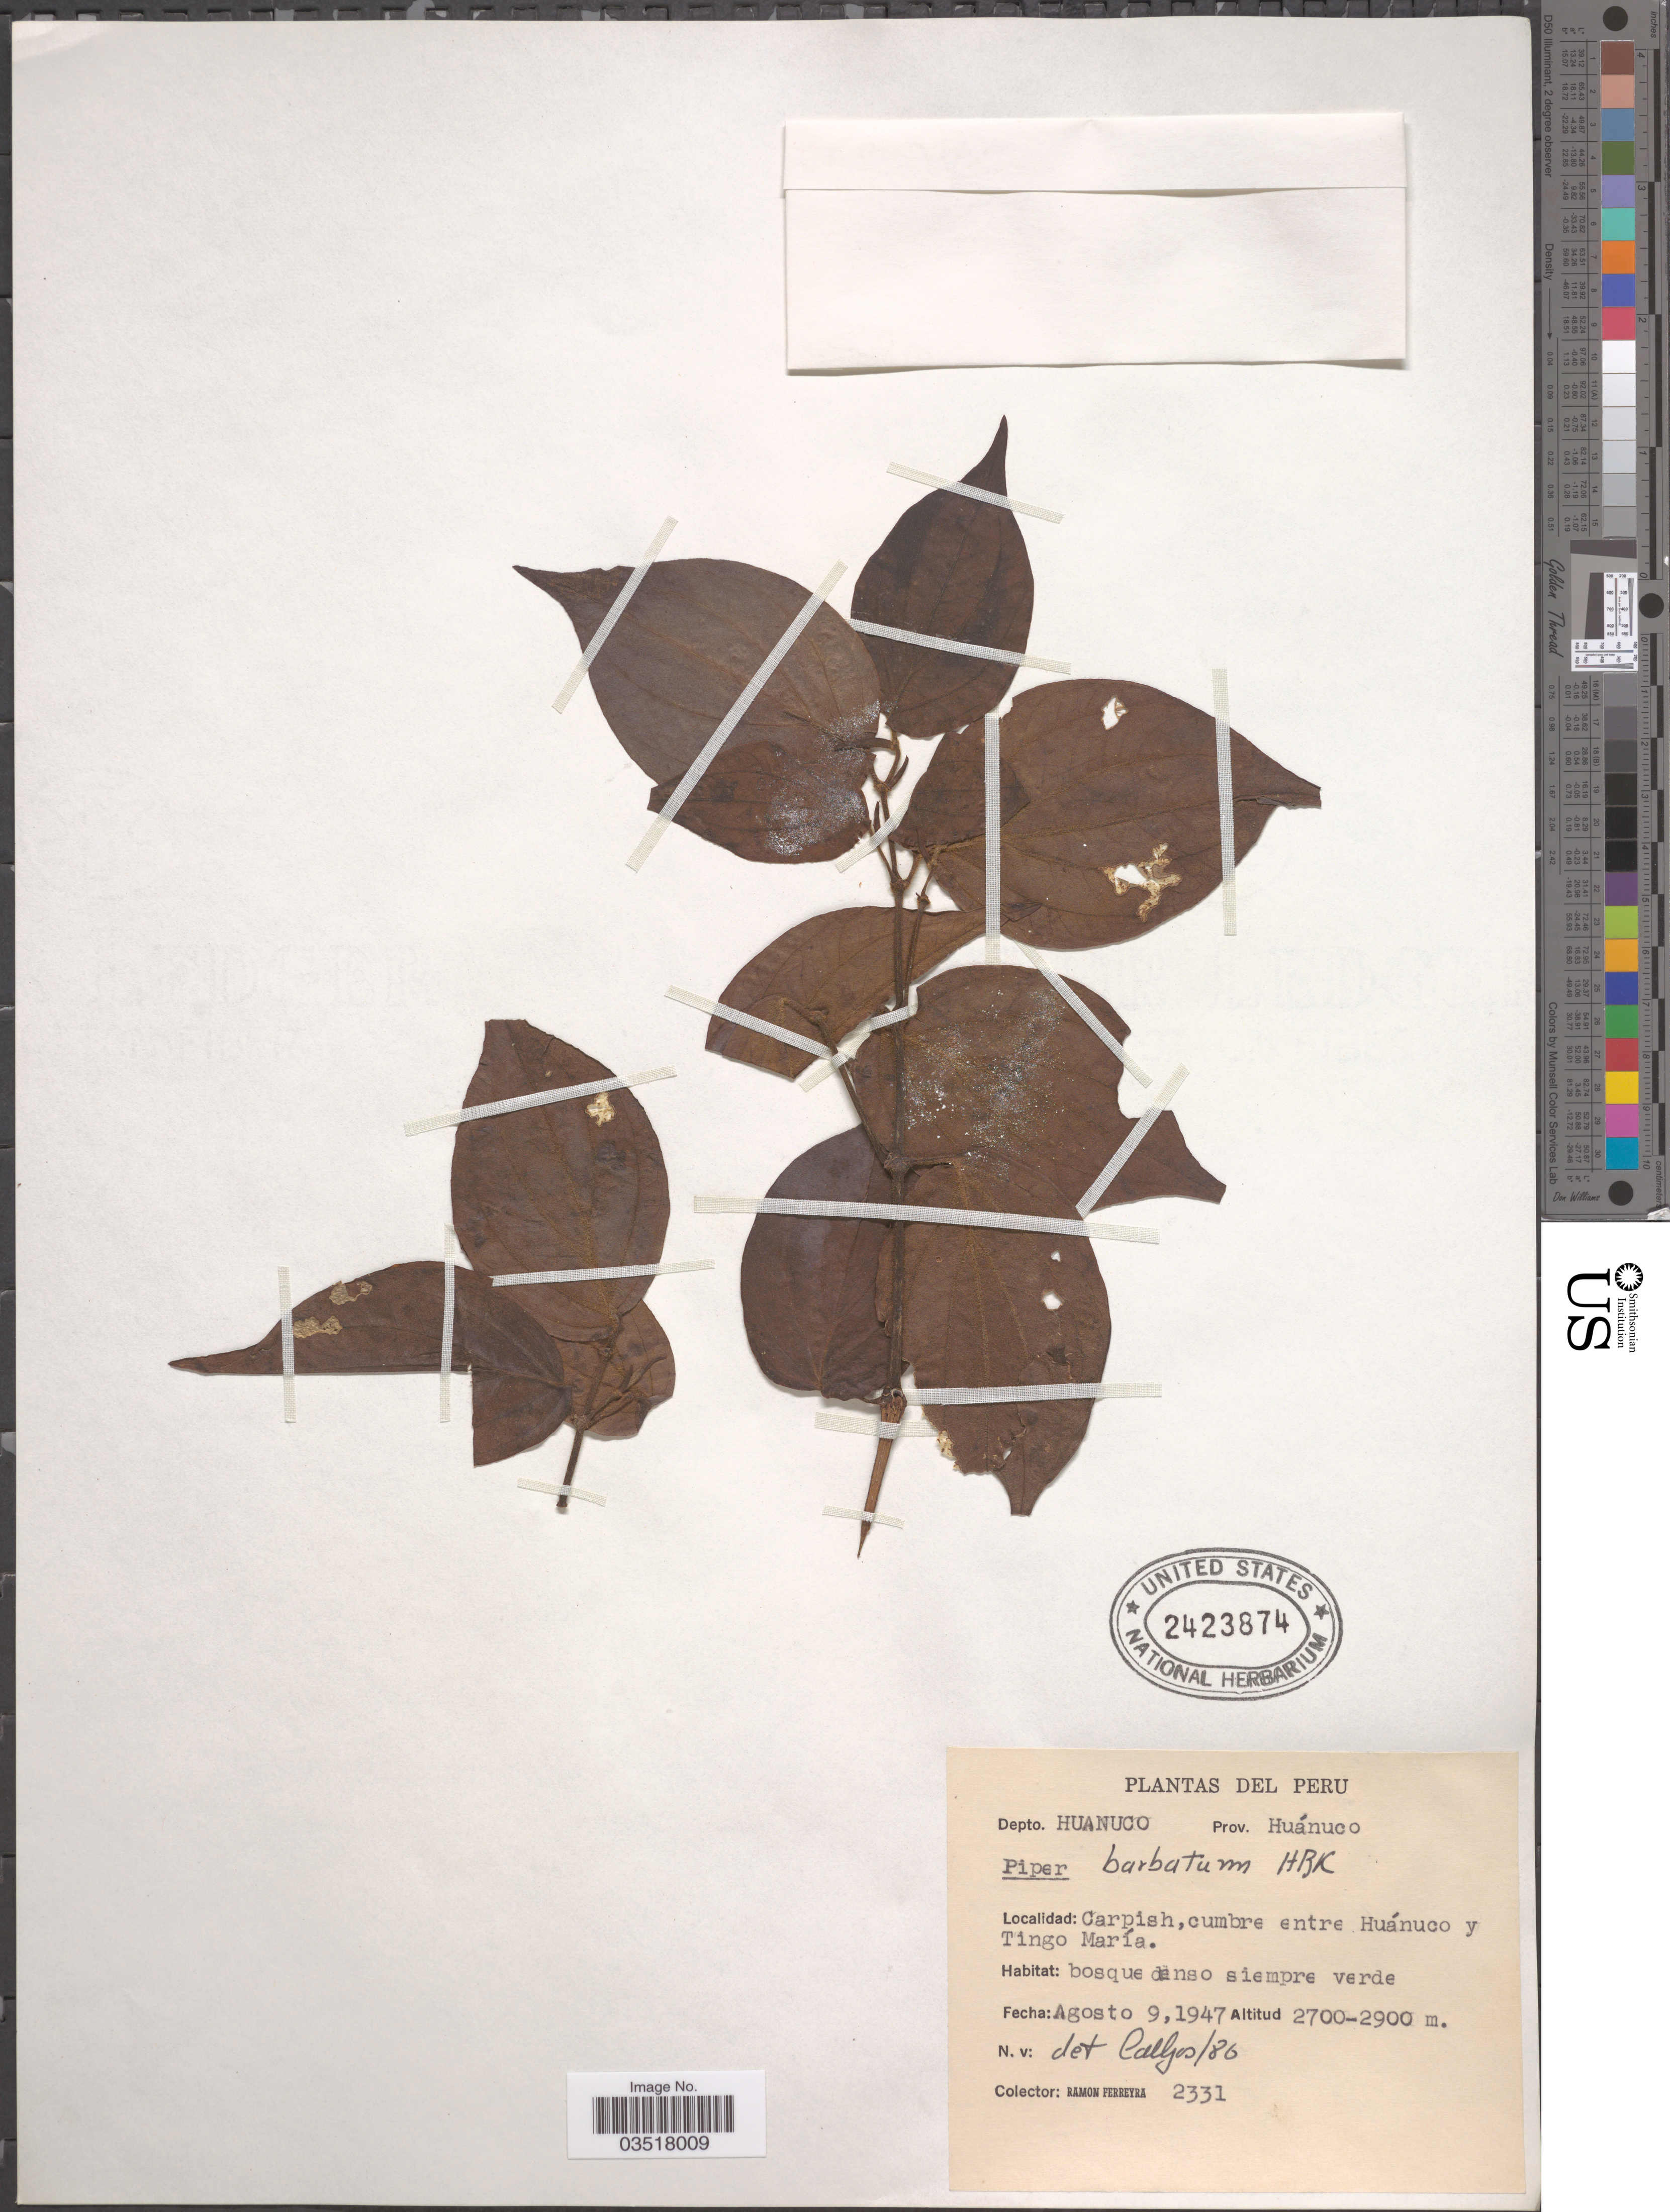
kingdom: Plantae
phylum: Tracheophyta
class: Magnoliopsida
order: Piperales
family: Piperaceae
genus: Piper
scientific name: Piper barbatum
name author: C. DC.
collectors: R. A. Ferreyra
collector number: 2331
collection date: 1947-08-09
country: Peru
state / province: Huánuco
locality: Depto. Huanuco. Prov. Huánuco. Carpish, cumbre entre Huánuco y Tingo María.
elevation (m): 2700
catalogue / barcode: US 2423874